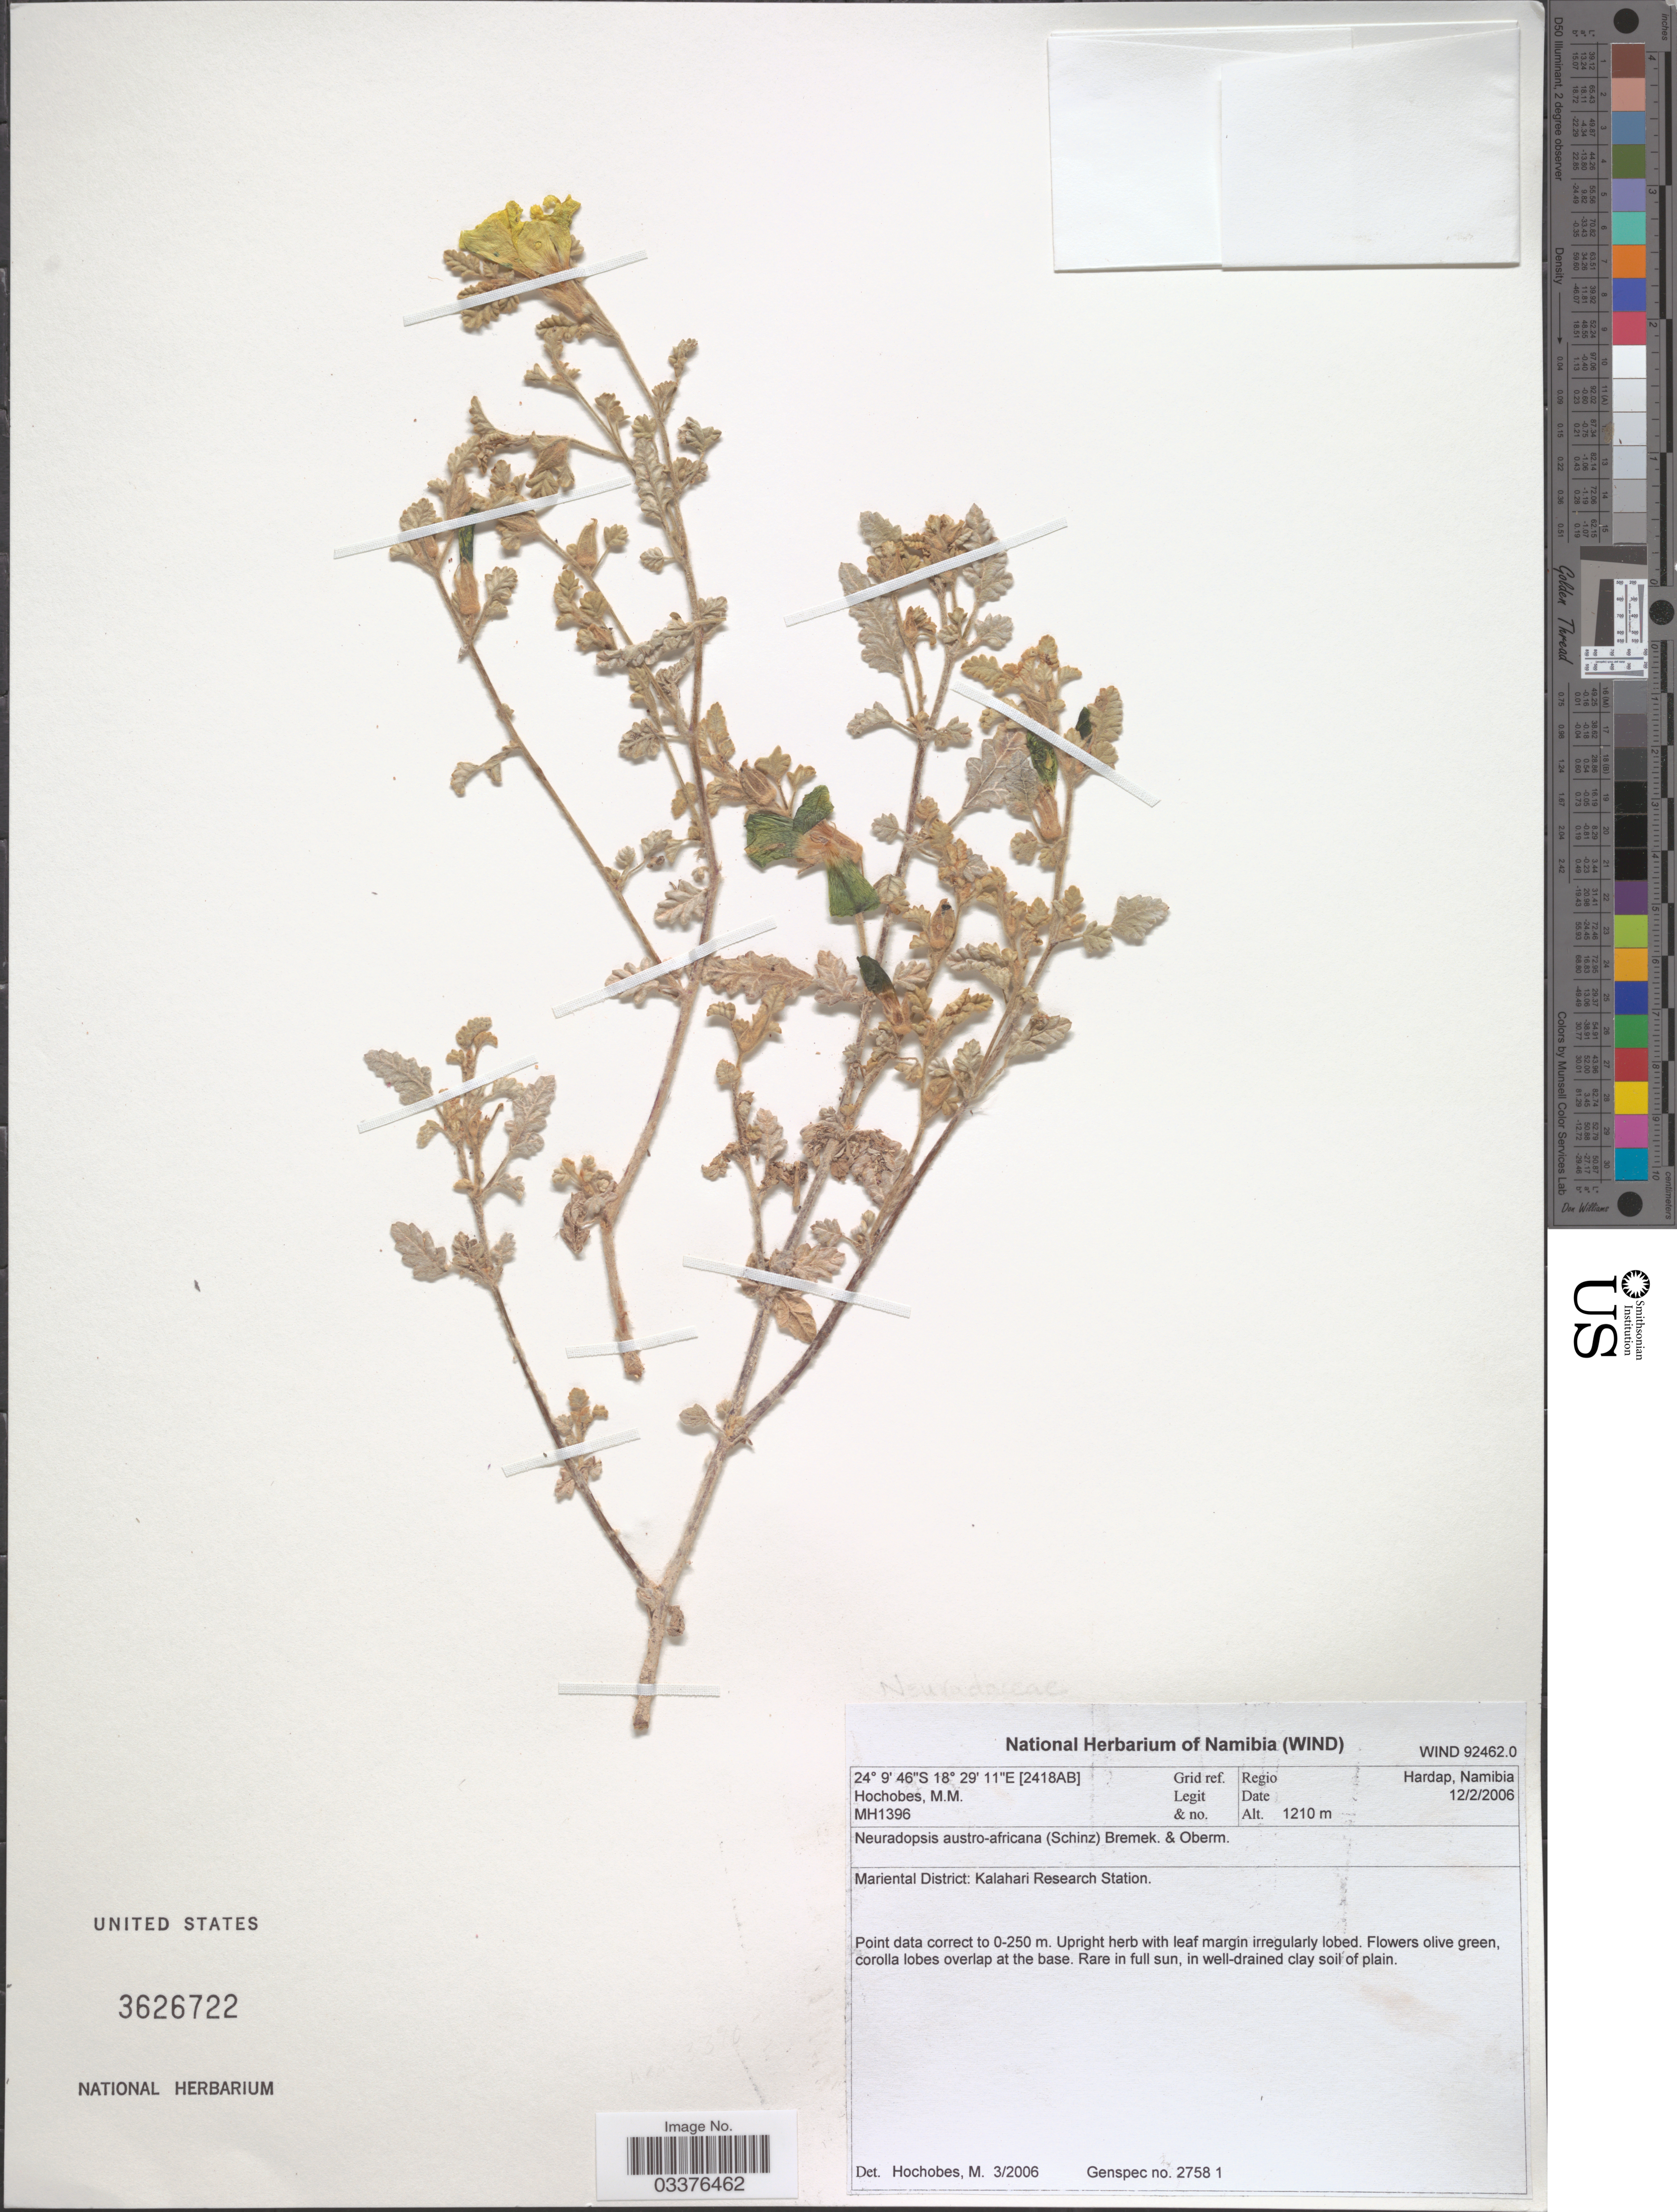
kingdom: Plantae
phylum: Tracheophyta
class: Magnoliopsida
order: Malvales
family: Neuradaceae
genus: Neuradopsis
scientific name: Neuradopsis austroafricana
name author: Bremek. & Oberm.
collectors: M. Hochobes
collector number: MH1396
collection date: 2006-02-12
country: Namibia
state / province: Hardap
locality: [2418AB] Grid ref. Regio Hardap, Namibia. Mariental District: Kalahari Research Station.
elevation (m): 1210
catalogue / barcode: US 3626722